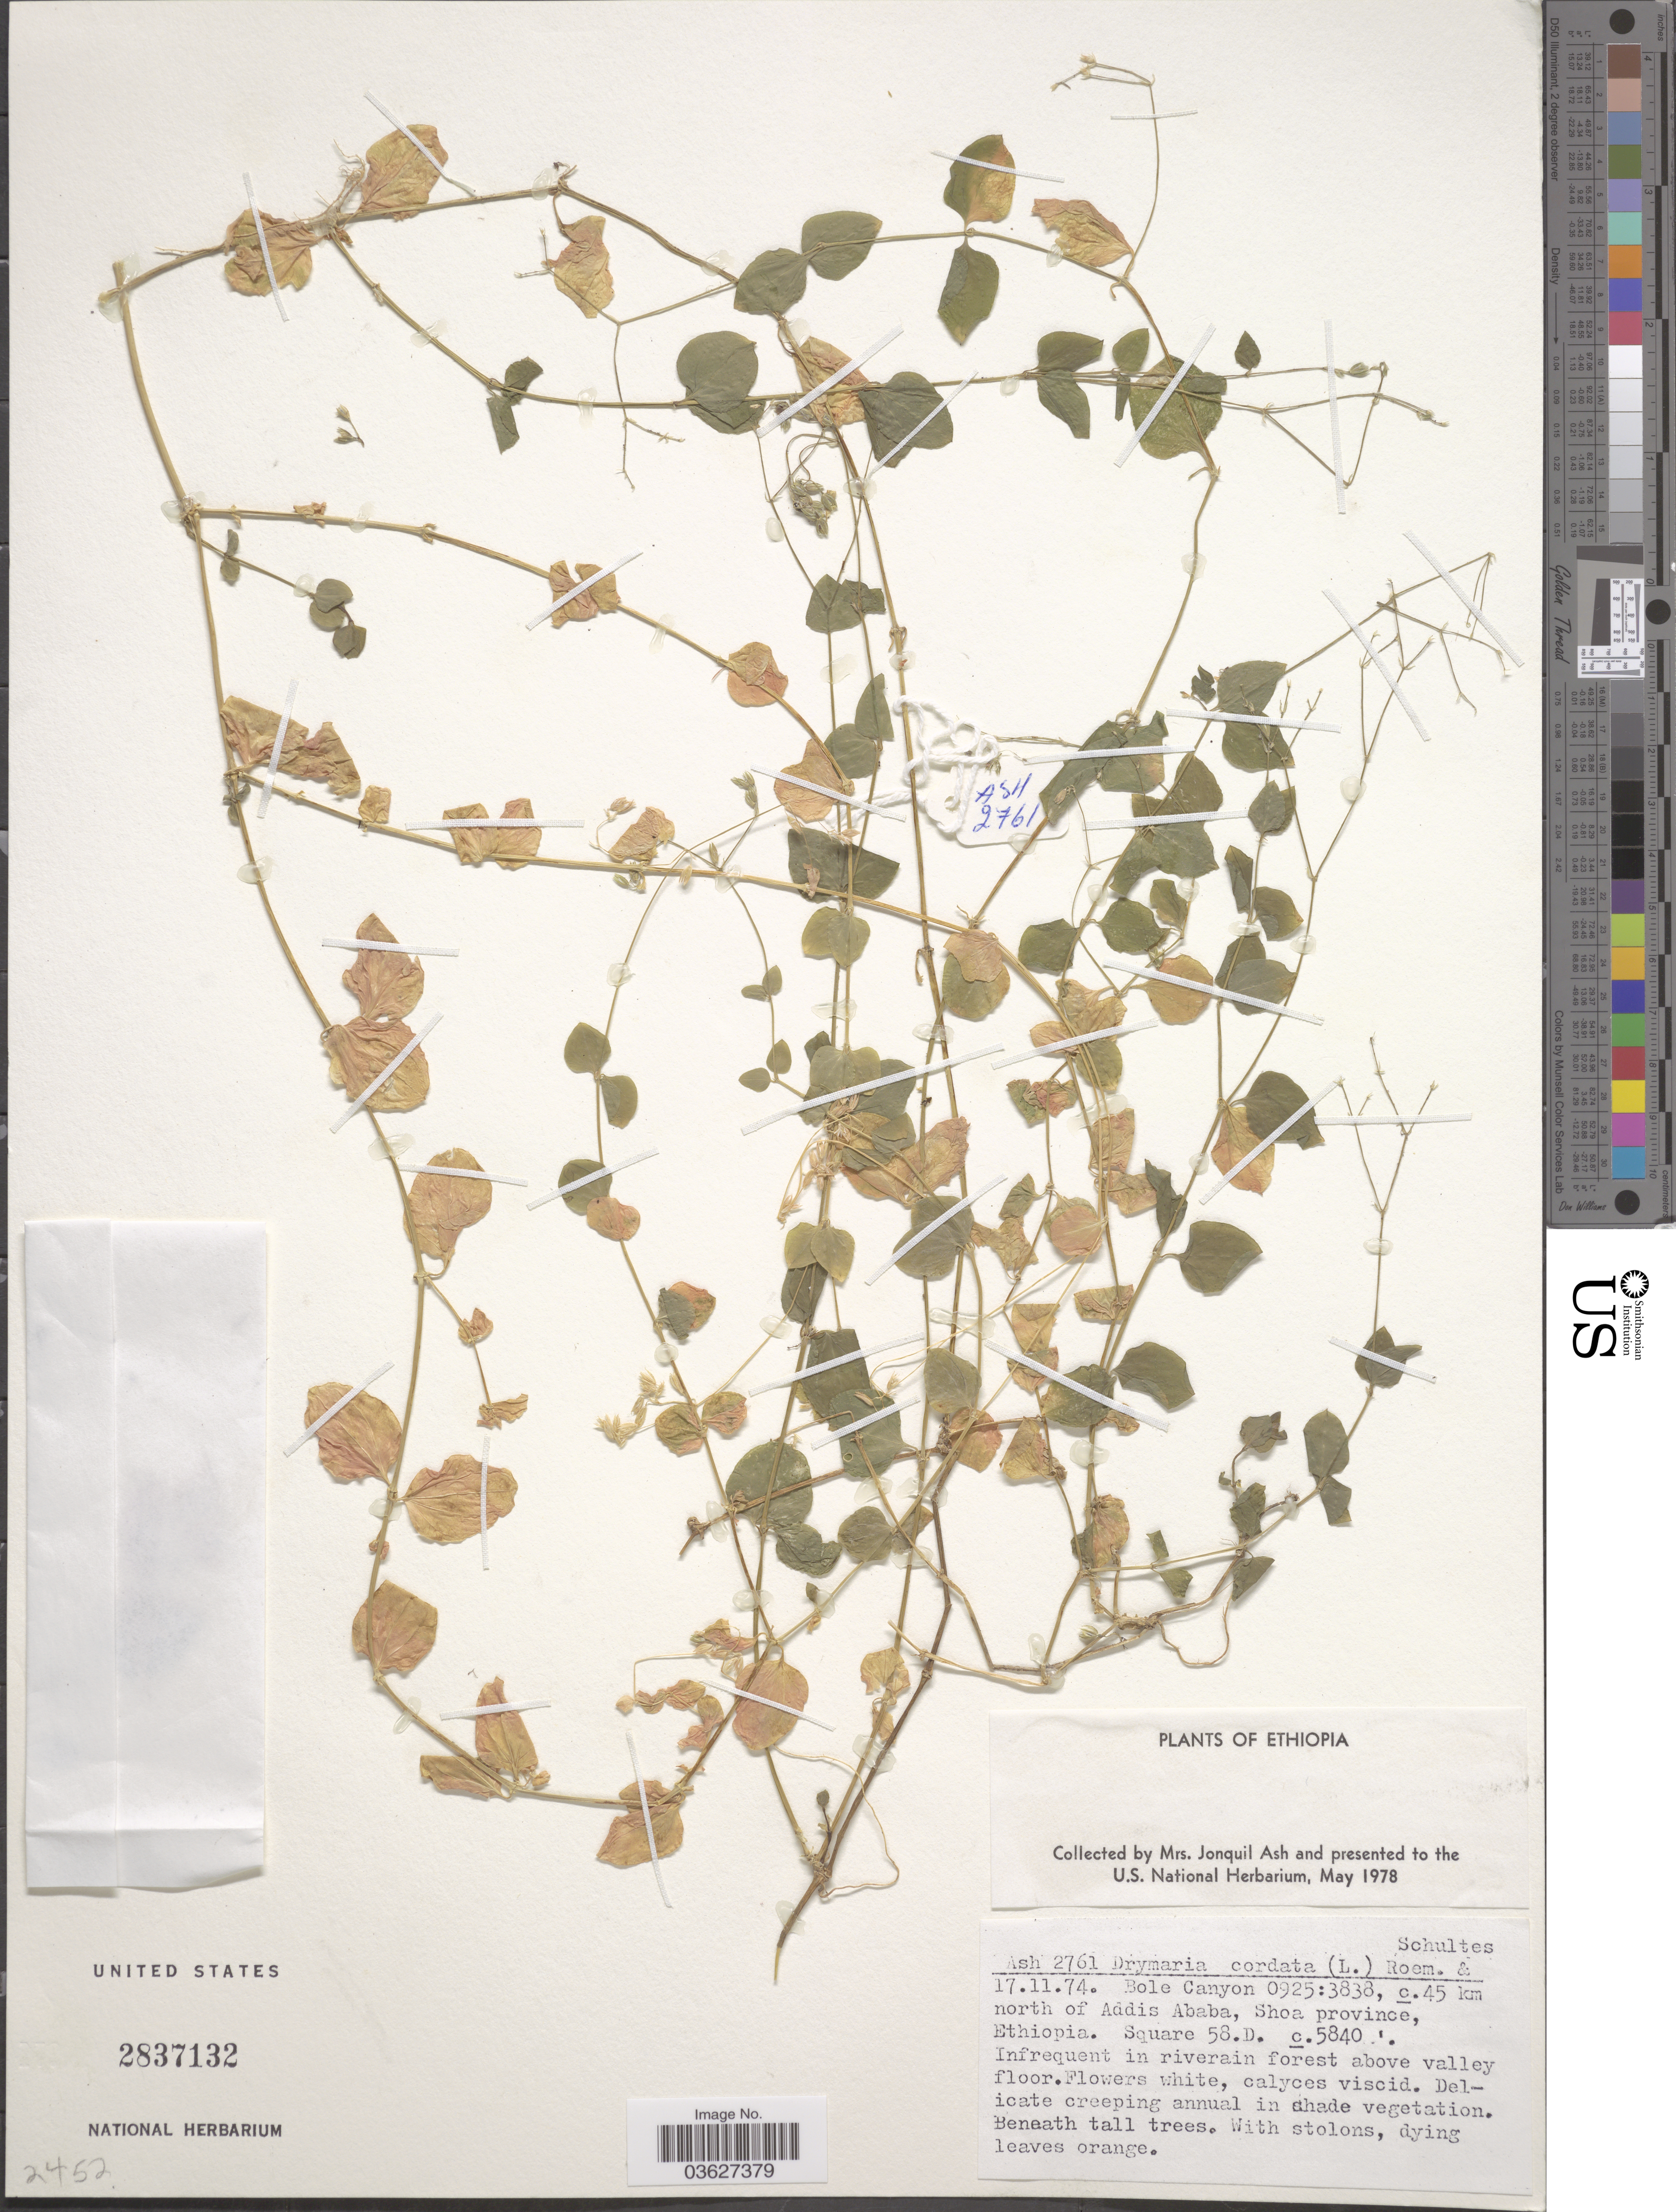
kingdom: Plantae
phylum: Tracheophyta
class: Magnoliopsida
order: Caryophyllales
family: Caryophyllaceae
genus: Drymaria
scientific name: Drymaria cordata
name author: (L.) Willd. ex Schult.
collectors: J. Ash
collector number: Ash2761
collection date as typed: Transcribed d/m/y: 17/11/74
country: Ethiopia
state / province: Addis Ababa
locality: Bole Canyon 0925:3838, c. 45 km north of Addis Ababa, Shoa province. Square 58.D.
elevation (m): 1780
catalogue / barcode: US 2837132